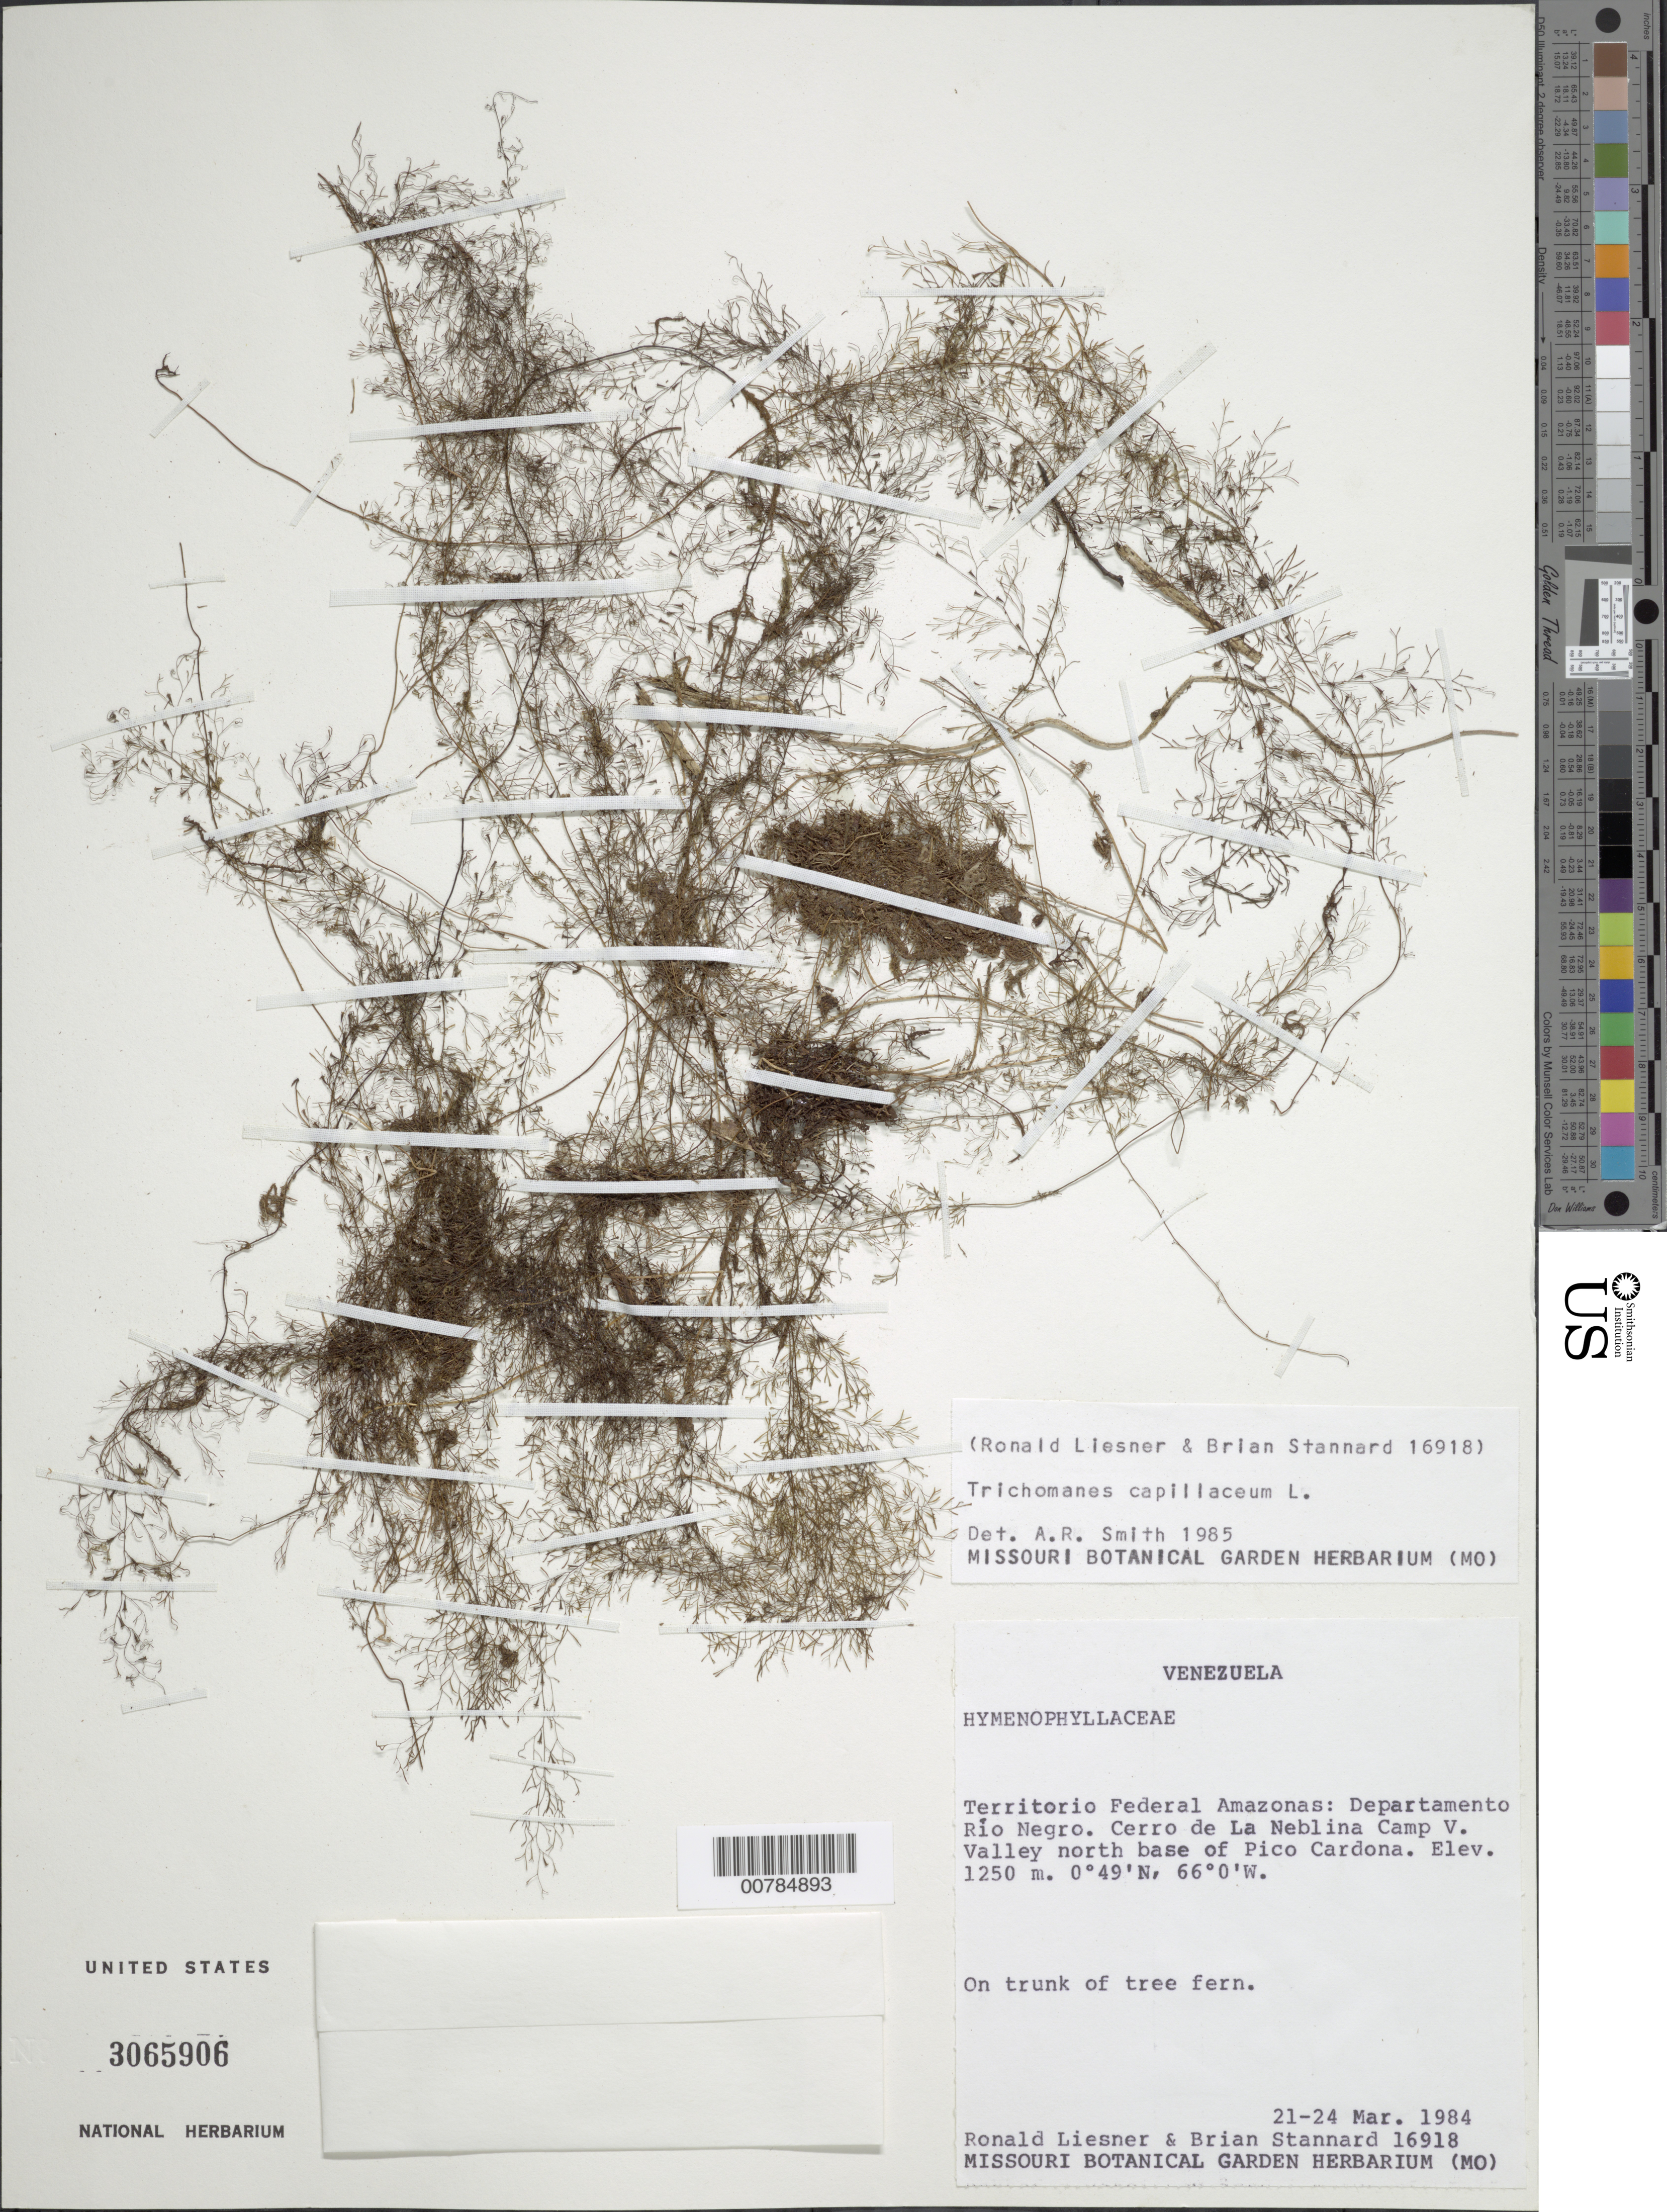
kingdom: Plantae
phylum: Tracheophyta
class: Polypodiopsida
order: Hymenophyllales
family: Hymenophyllaceae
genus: Polyphlebium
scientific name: Polyphlebium capillaceum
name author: (L.) Ebihara & Dubuisson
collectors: R. L. Liesner & B. L. Stannard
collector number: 16918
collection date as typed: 21-Mar-84 to 24-Mar-84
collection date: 1984-03-21/1984-03-24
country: Venezuela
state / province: Amazonas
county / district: Río Negro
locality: Cerro de La Neblina Base Camp V, north base of Pico Cardona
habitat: Valley, on trunk of tree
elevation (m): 1250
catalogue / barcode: US 3065906